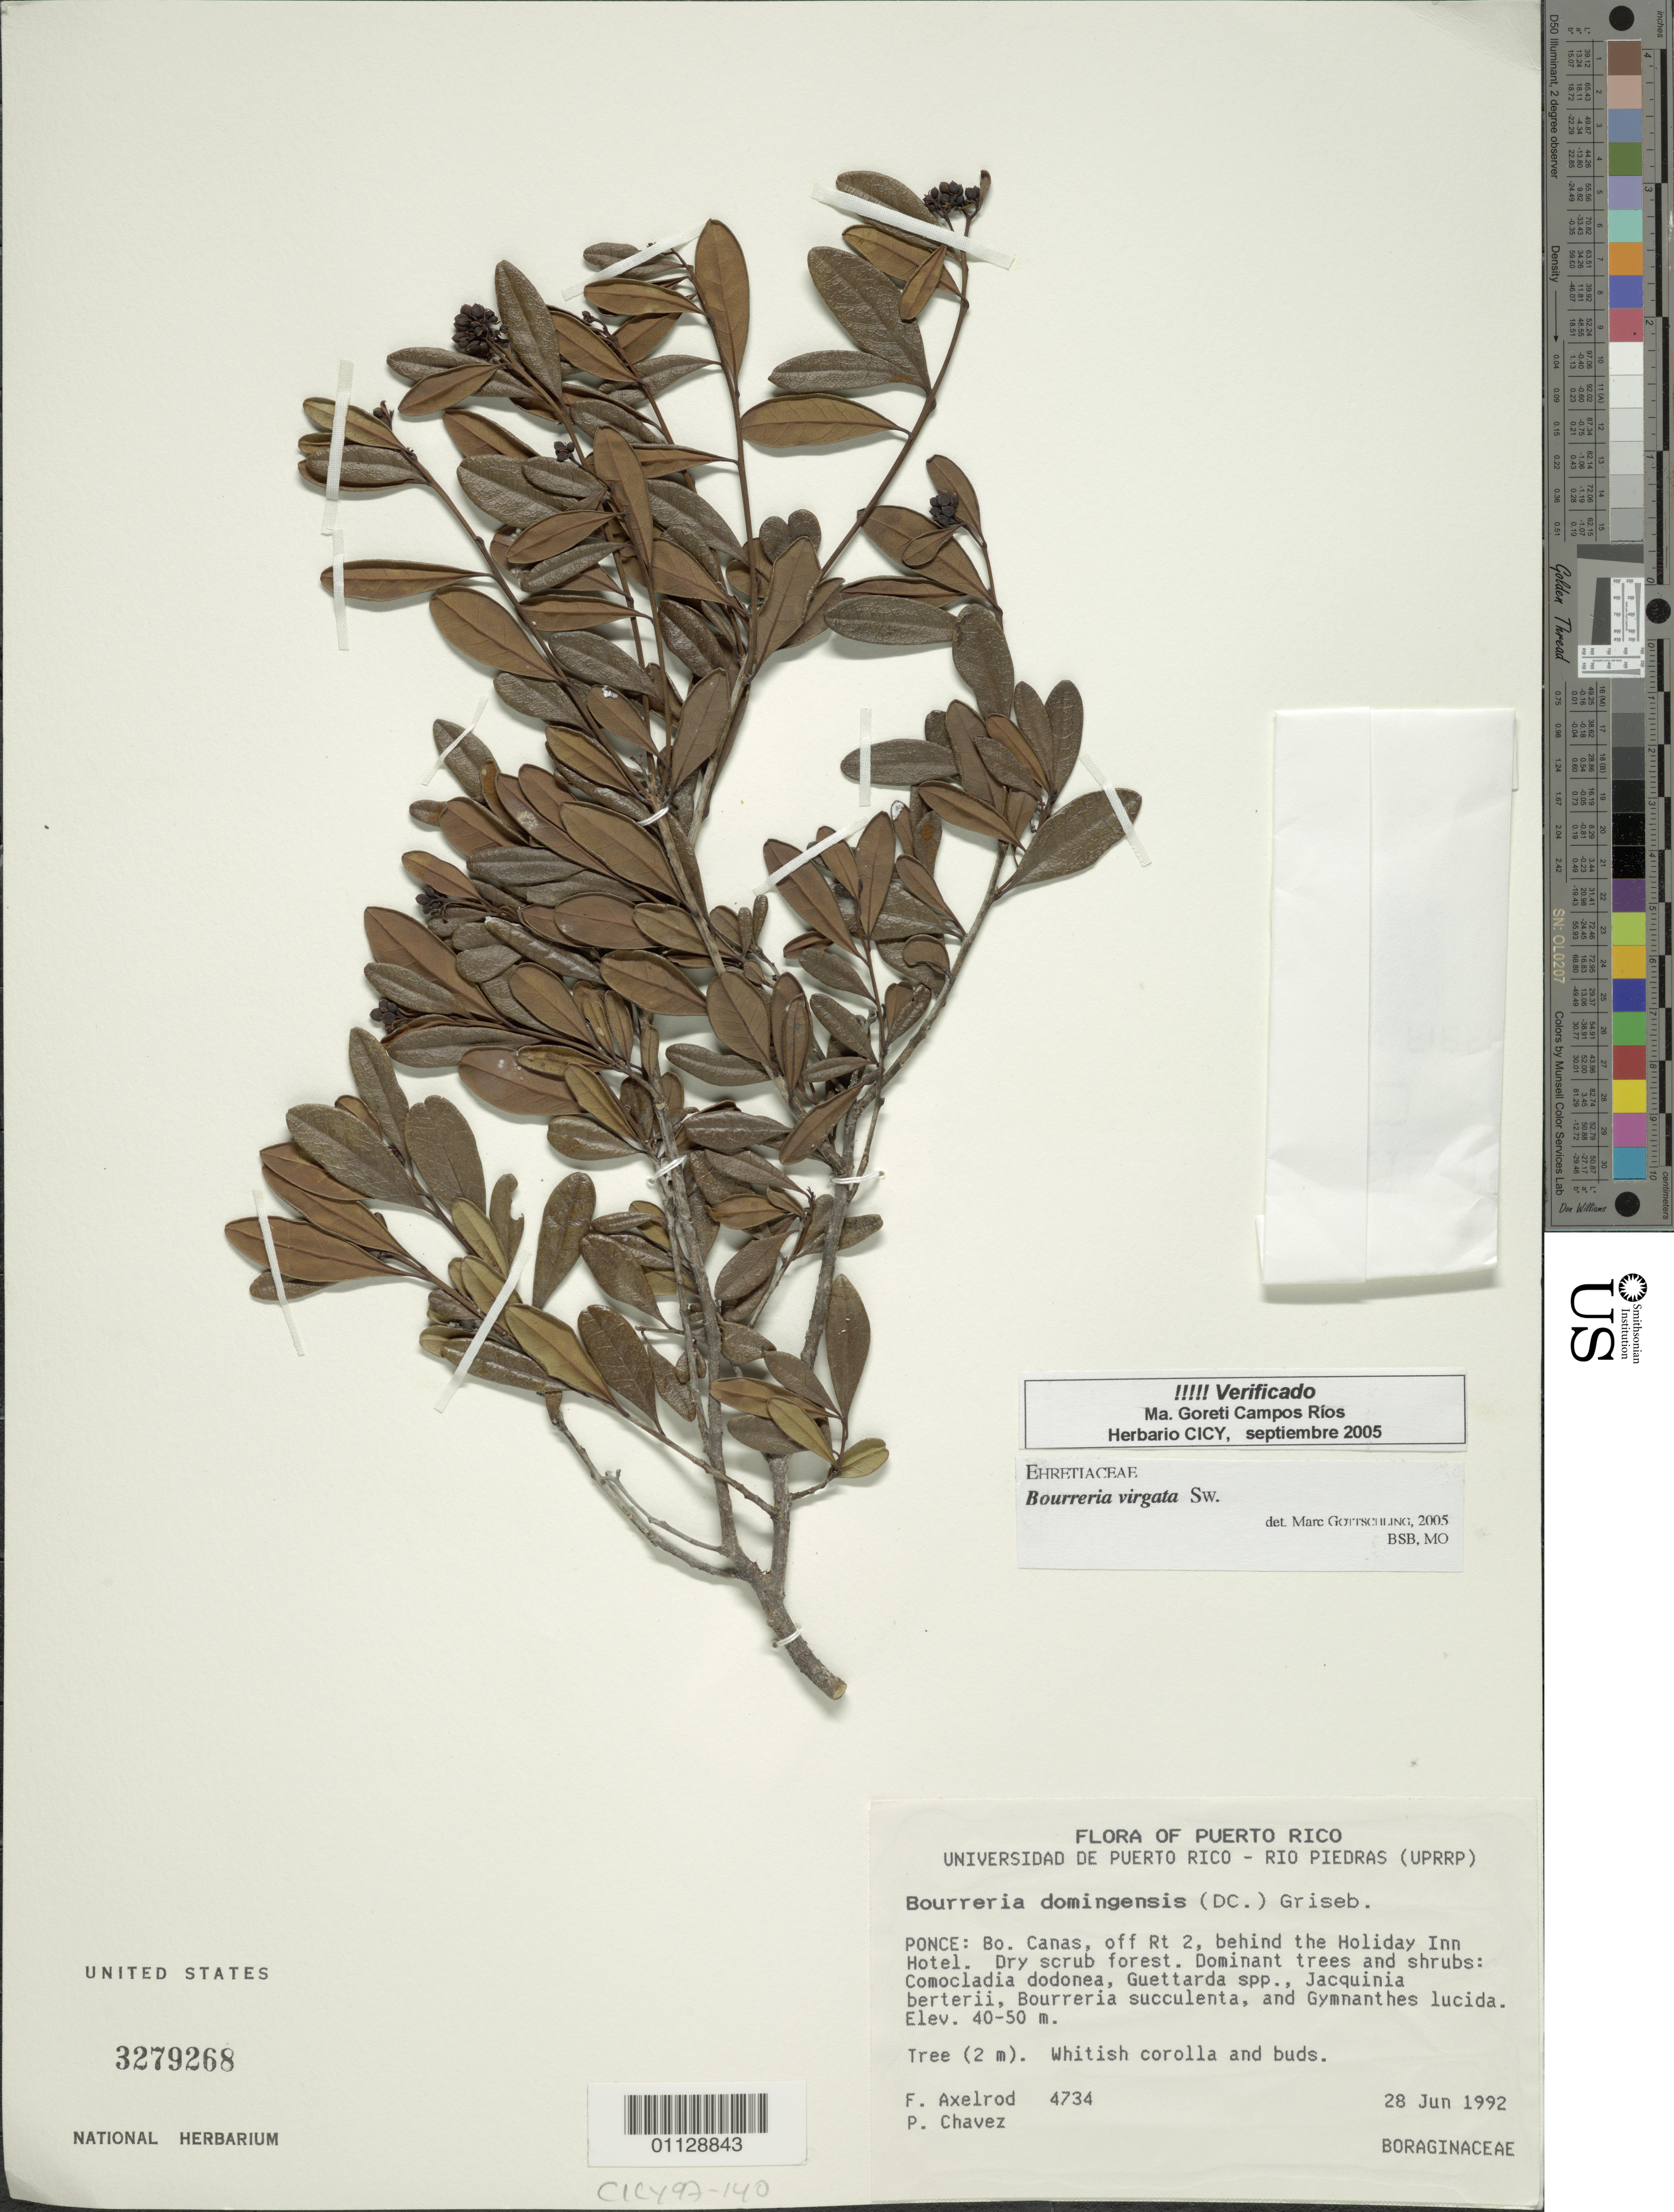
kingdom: Plantae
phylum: Tracheophyta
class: Magnoliopsida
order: Boraginales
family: Ehretiaceae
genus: Bourreria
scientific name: Bourreria virgata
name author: (Sw.) G. Don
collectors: F. S. Axelrod & D. Chaves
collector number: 4734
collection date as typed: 28 Jun 1992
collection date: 1992-06-28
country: Puerto Rico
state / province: San Juan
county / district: Río Piedras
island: Puerto Rico I.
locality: Bo. Canas, off Rt 2 behind the Holiday Inn Hotel. Dry scrub forest. Dominant trees and shrubs: Comocladia dodonea, Guettarda spp., Jacquinia barterii, Bourreria succulenta, and Gymnanthes lucida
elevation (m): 40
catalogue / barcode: US 3279268